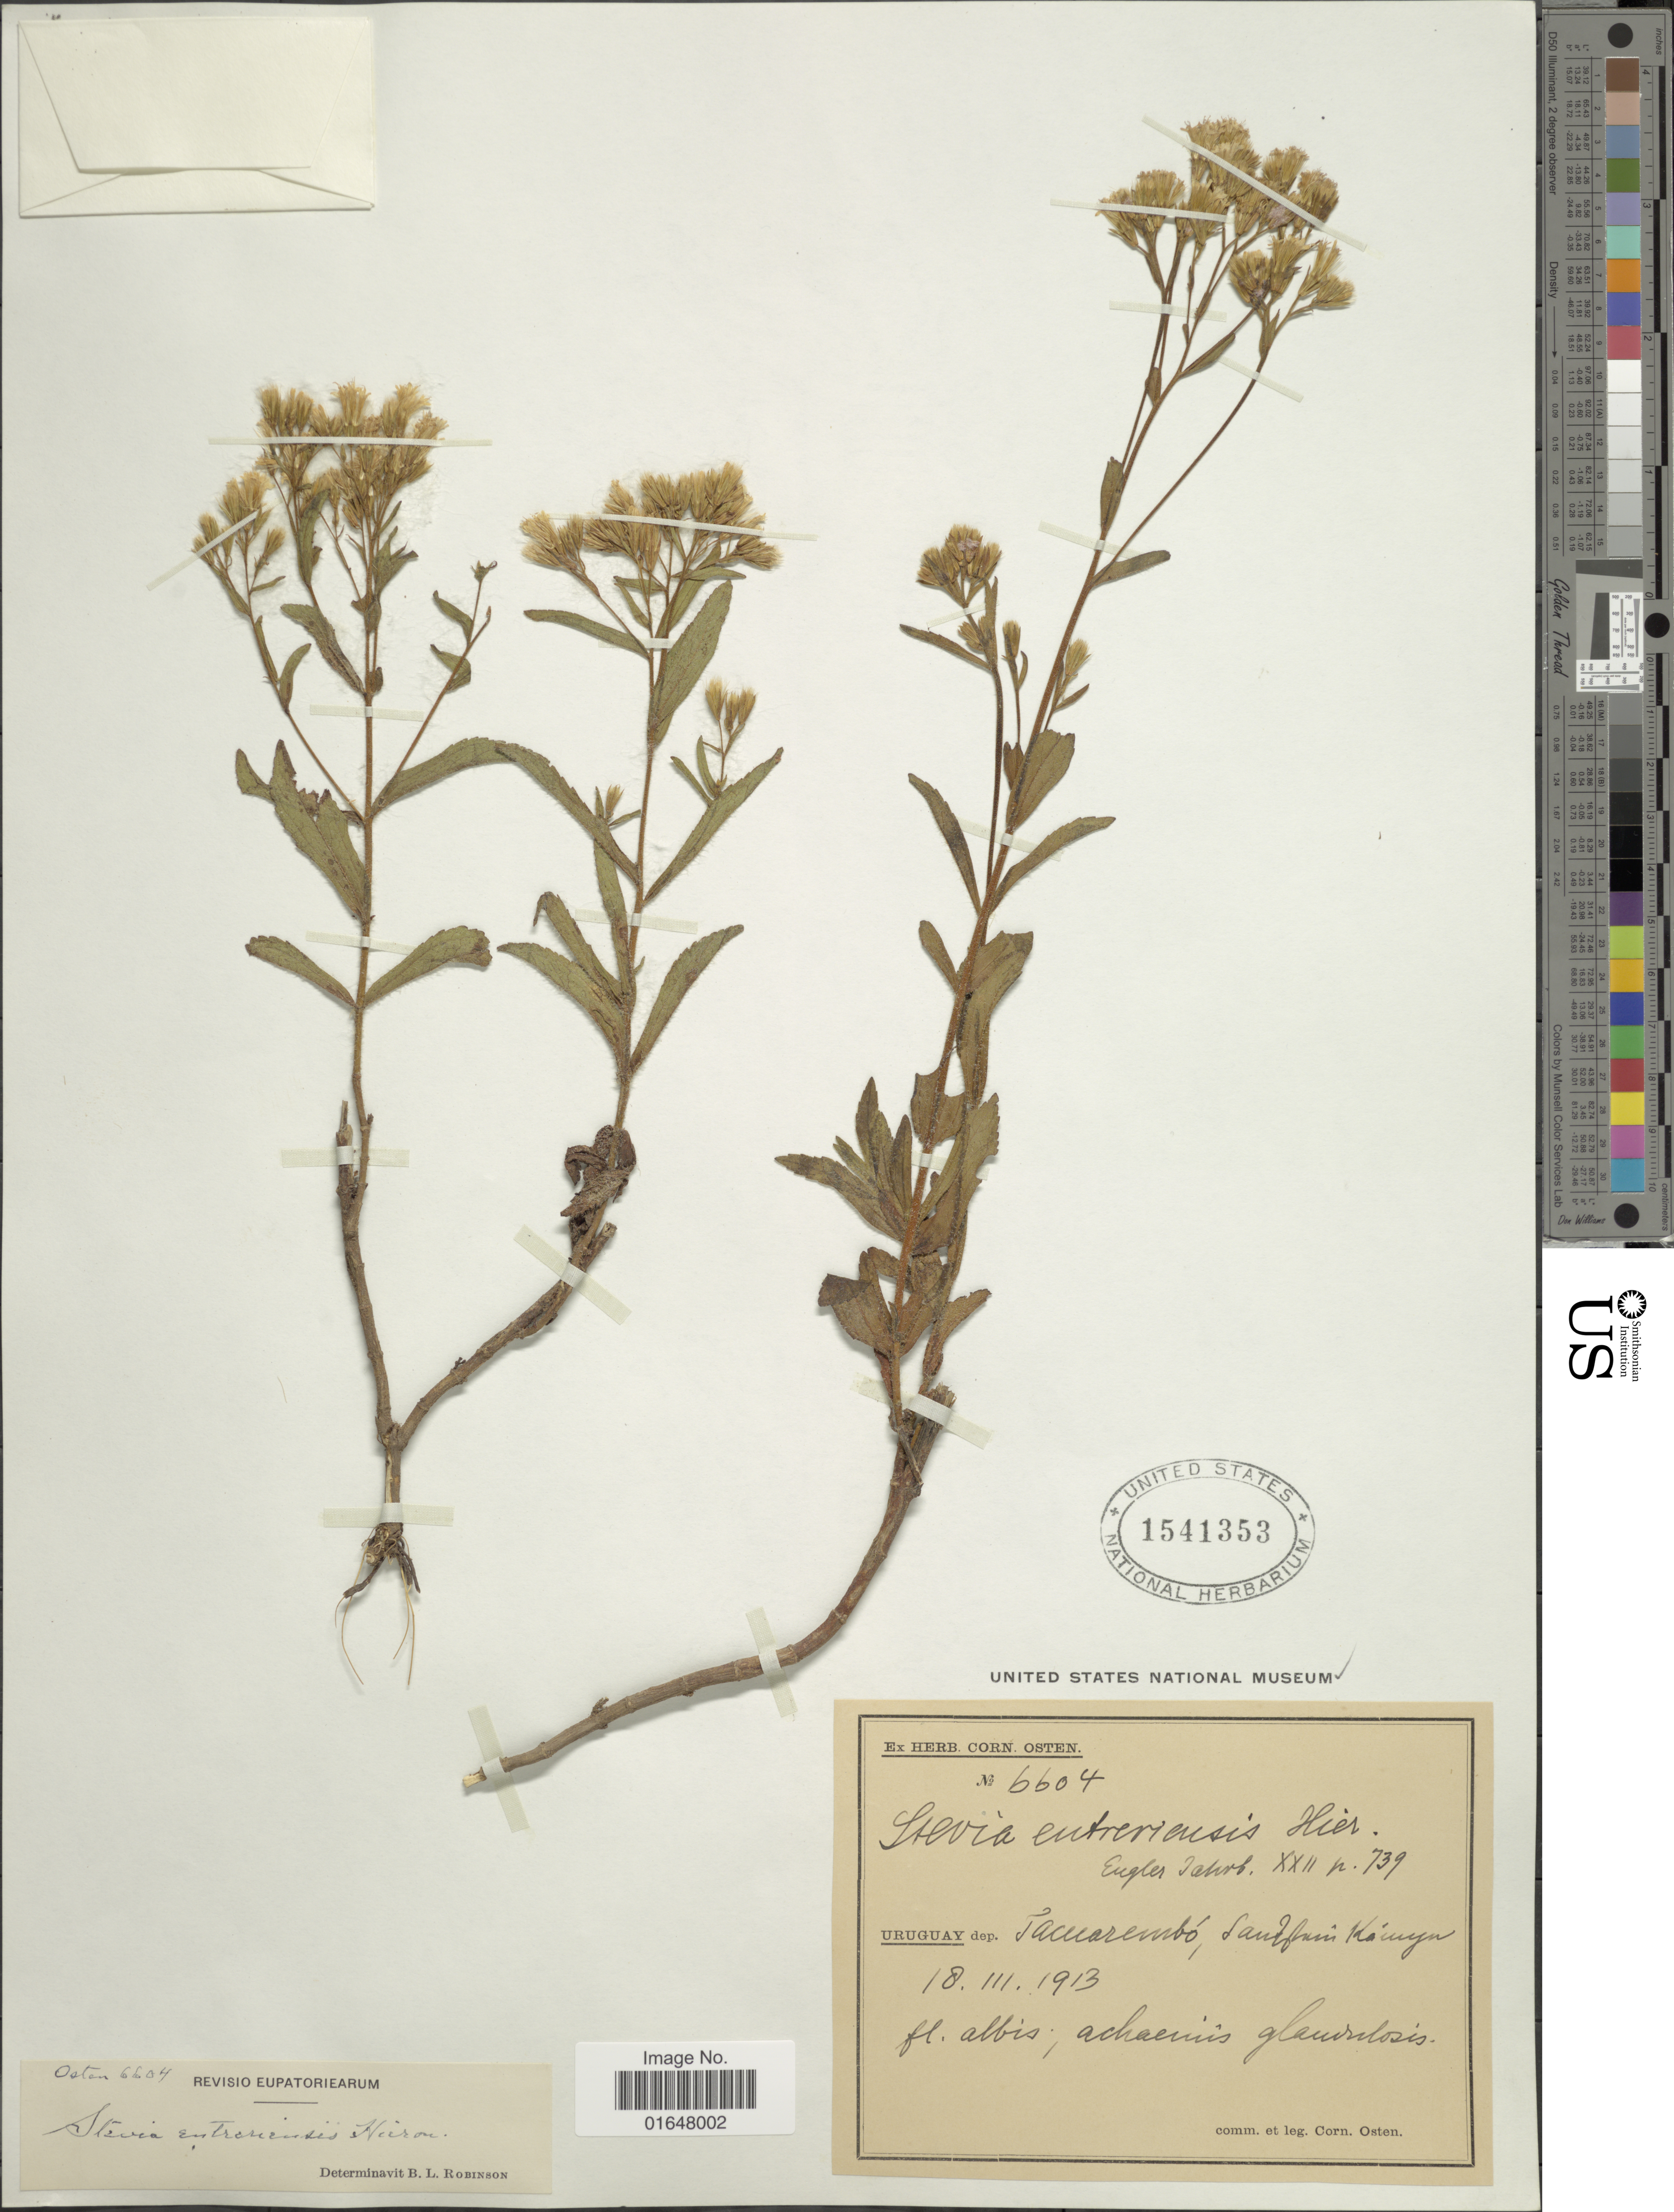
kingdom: Plantae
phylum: Tracheophyta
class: Magnoliopsida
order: Asterales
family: Asteraceae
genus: Stevia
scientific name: Stevia entreriensis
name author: Hieron.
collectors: C. Osten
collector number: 6604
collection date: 1913-03-18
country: Uruguay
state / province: Tacuarembó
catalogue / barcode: US 1541353